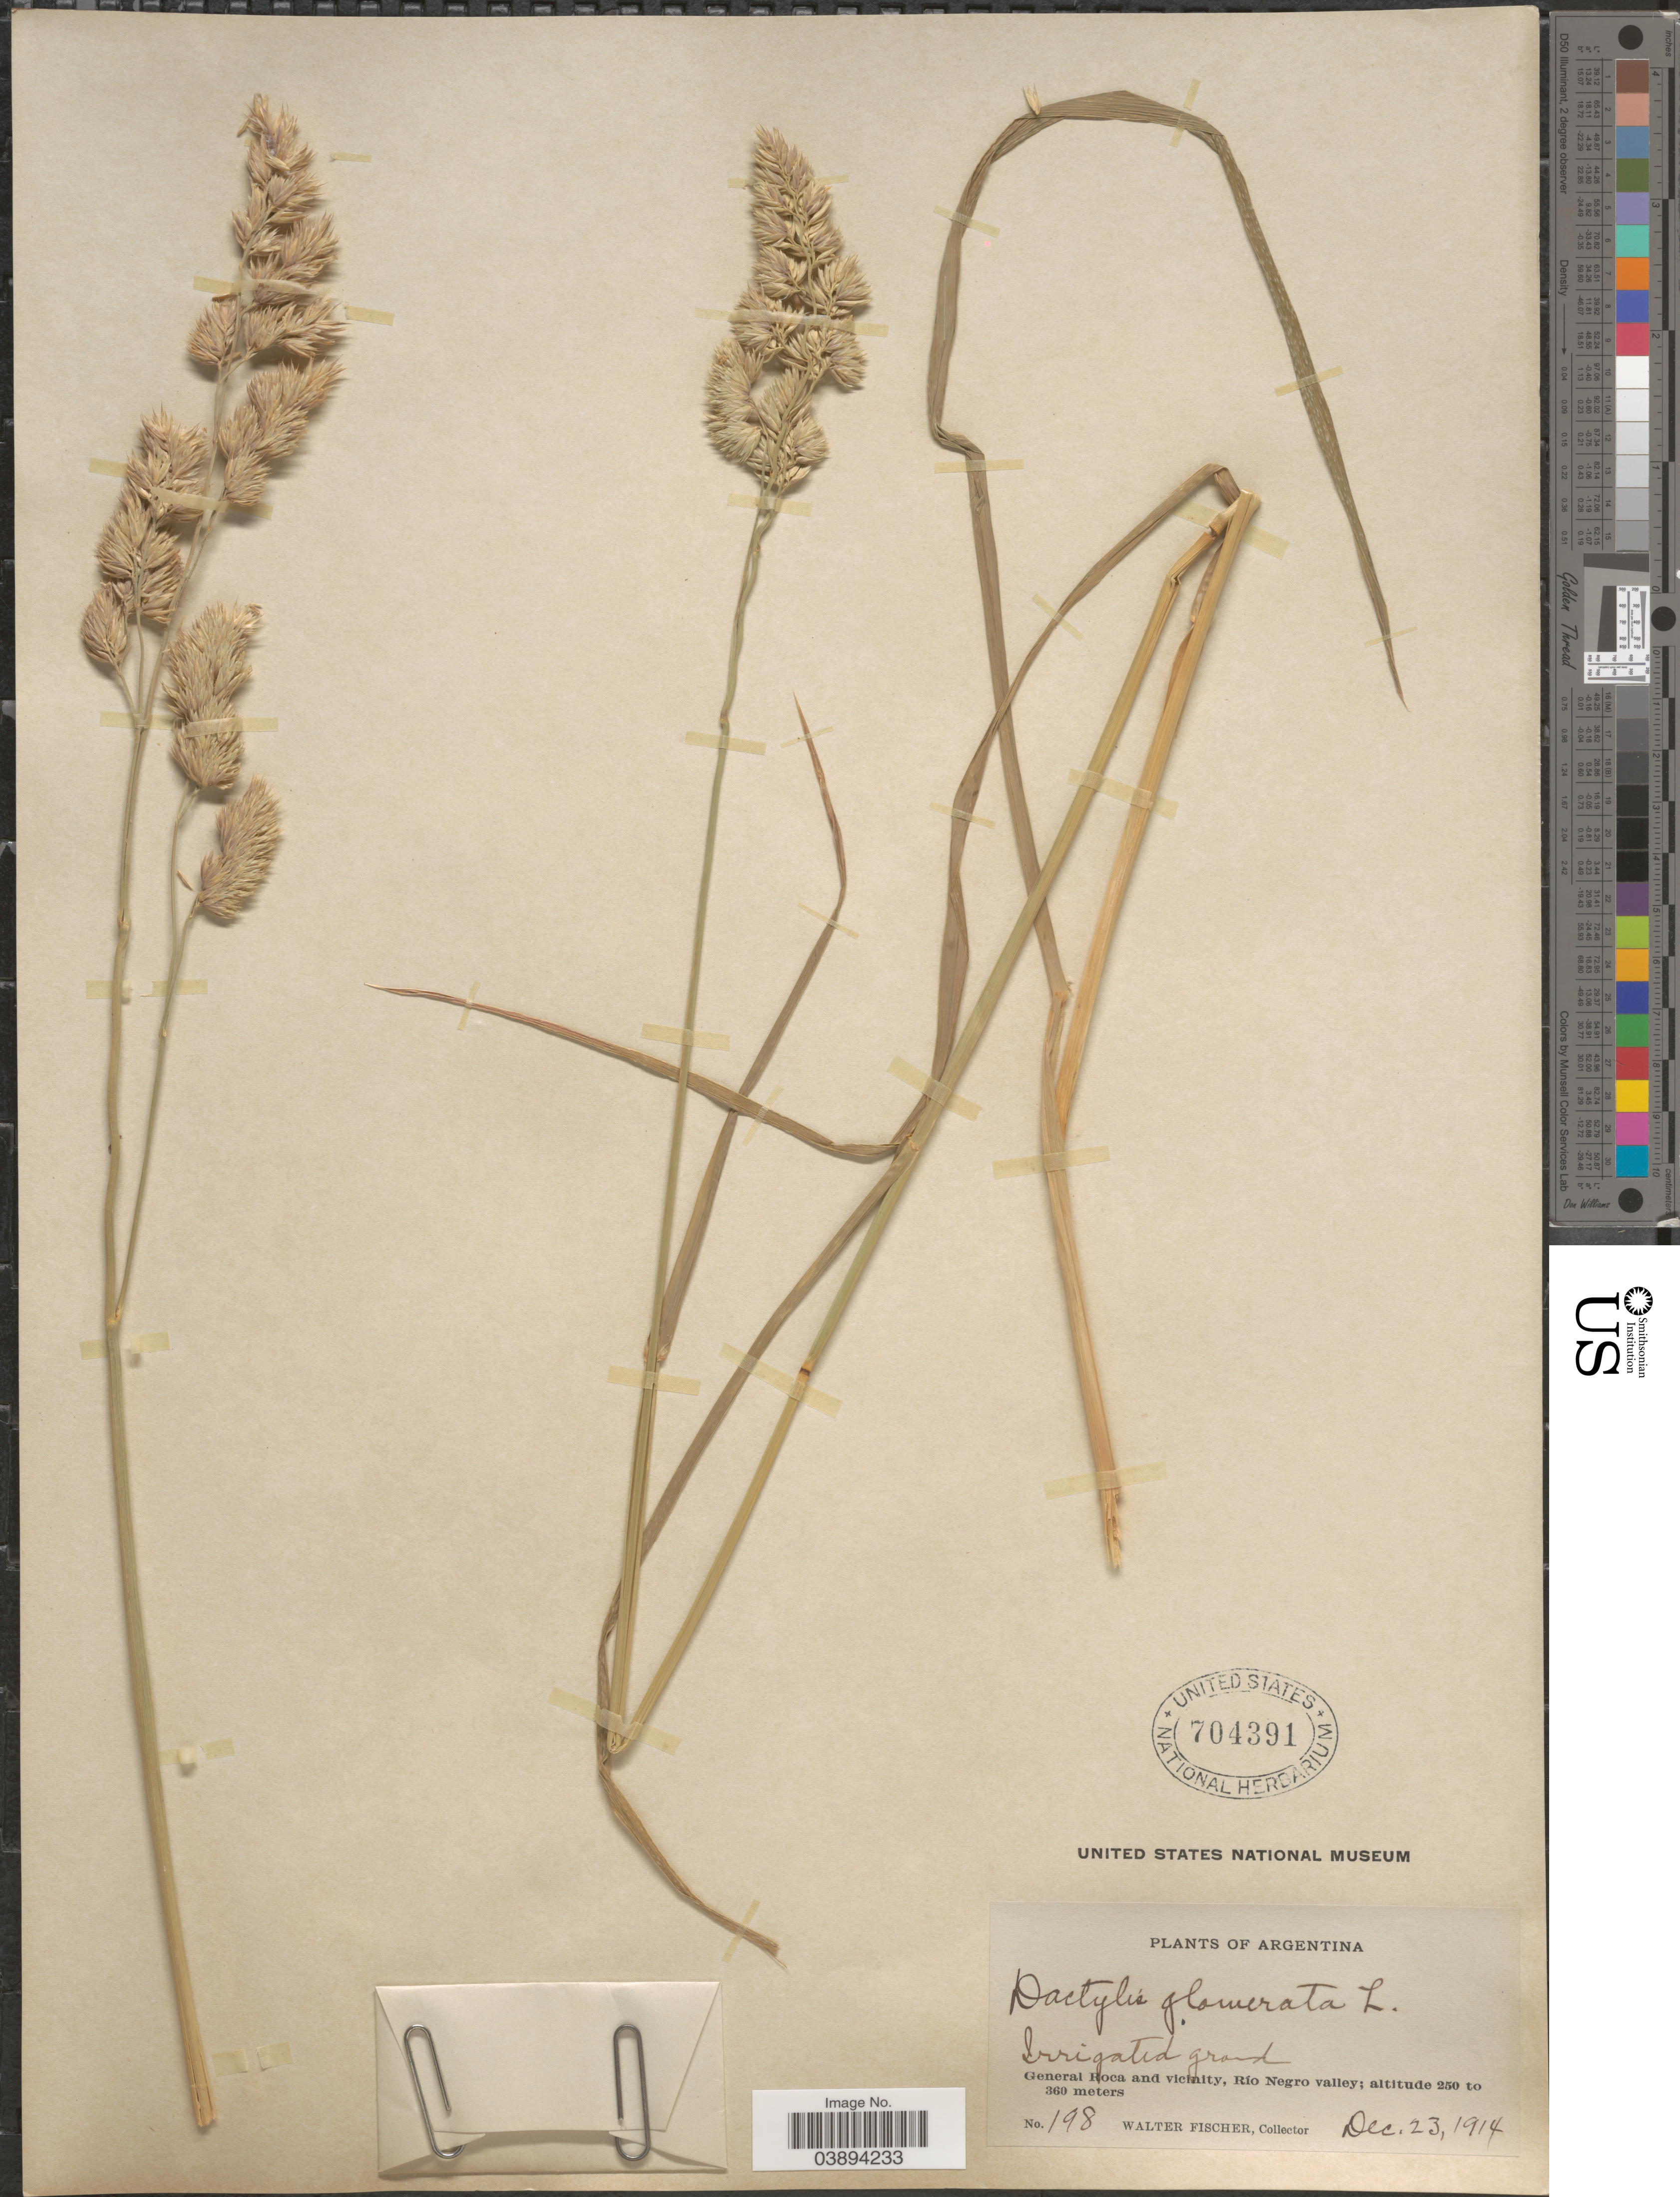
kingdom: Plantae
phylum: Tracheophyta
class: Liliopsida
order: Poales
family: Poaceae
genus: Dactylis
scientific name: Dactylis glomerata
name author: L.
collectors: W. Fischer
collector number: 198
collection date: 1914-12-23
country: Argentina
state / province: Rio Negro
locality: General Roca and vicinity, Río Negro valley.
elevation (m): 250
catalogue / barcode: US 704391